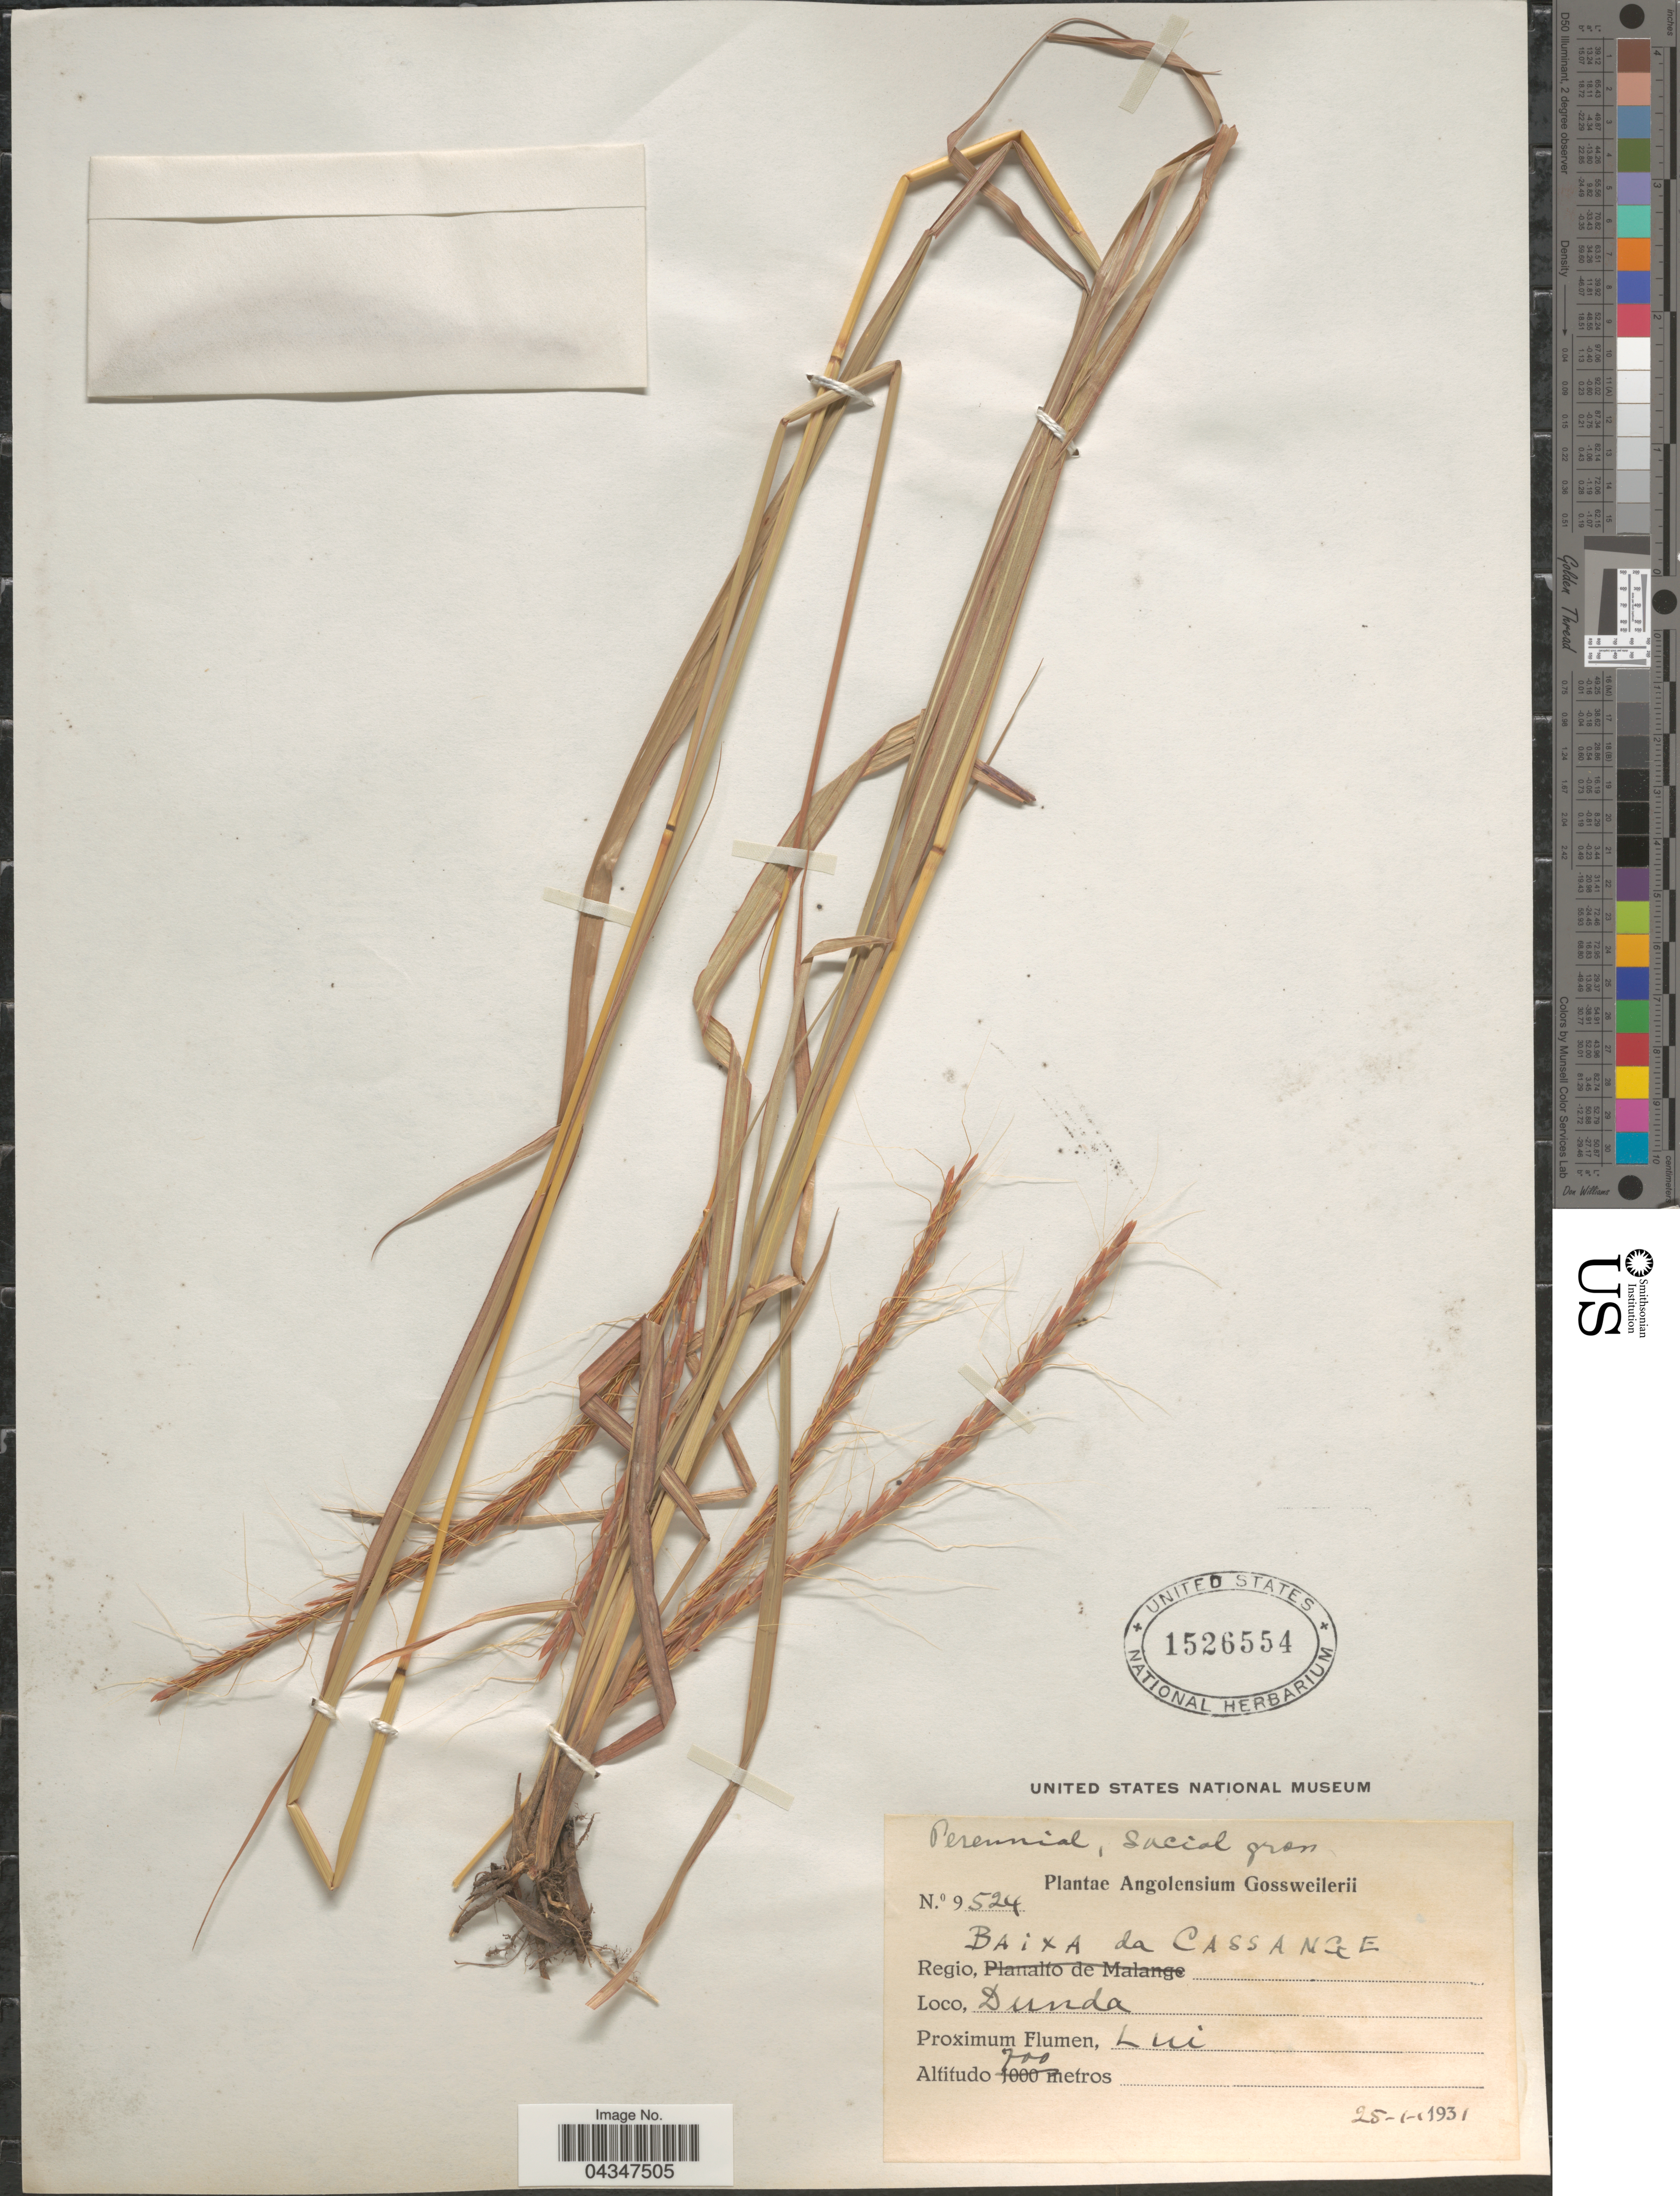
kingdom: Plantae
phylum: Tracheophyta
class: Liliopsida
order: Poales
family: Poaceae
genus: Andropogon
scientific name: Andropogon sp.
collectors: -. Gossweiler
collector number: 9524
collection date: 1931-01-25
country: Angola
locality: Regio, Baixa da Cassange. Dunda. Proximum Flumen, Lui.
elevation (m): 700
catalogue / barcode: US 1526554